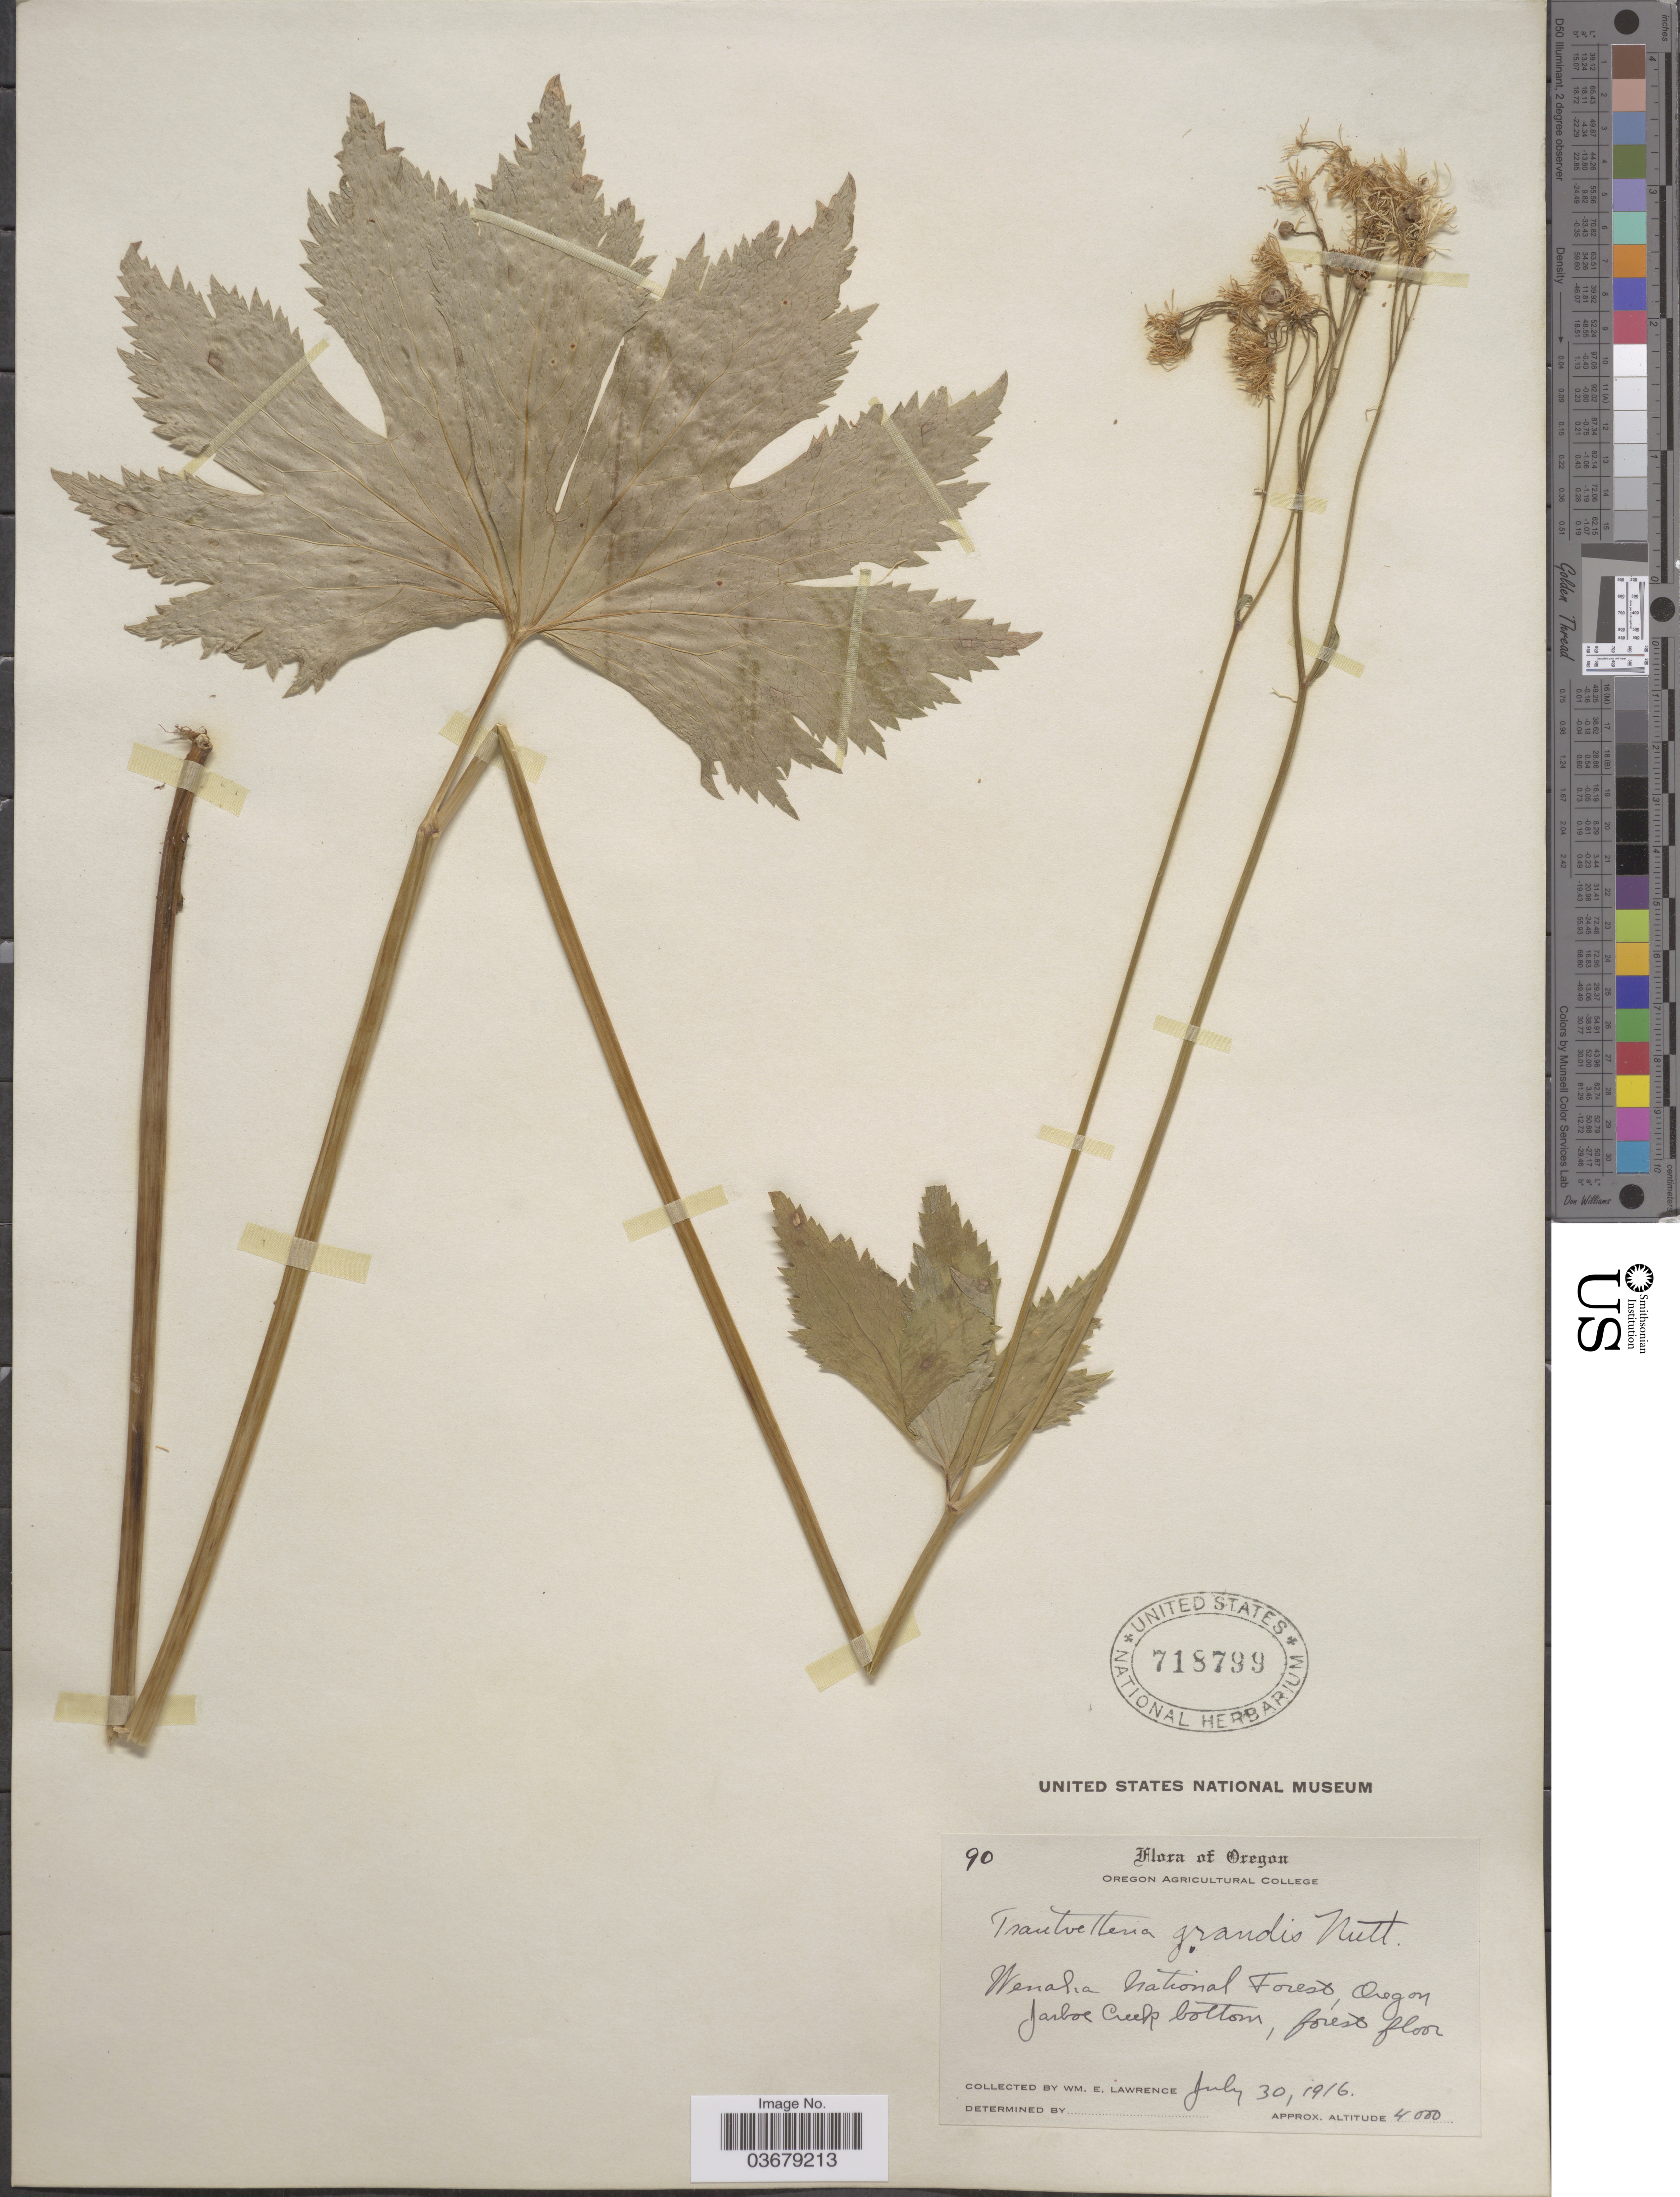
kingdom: Plantae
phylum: Tracheophyta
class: Magnoliopsida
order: Ranunculales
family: Ranunculaceae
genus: Trautvetteria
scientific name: Trautvetteria caroliniensis var. grandis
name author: (Water) Vail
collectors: W. Lawrence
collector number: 90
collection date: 1916-07-30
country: United States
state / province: Oregon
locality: Wenaha National Forest. Jarboe Creek bottoms.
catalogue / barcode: US 718799